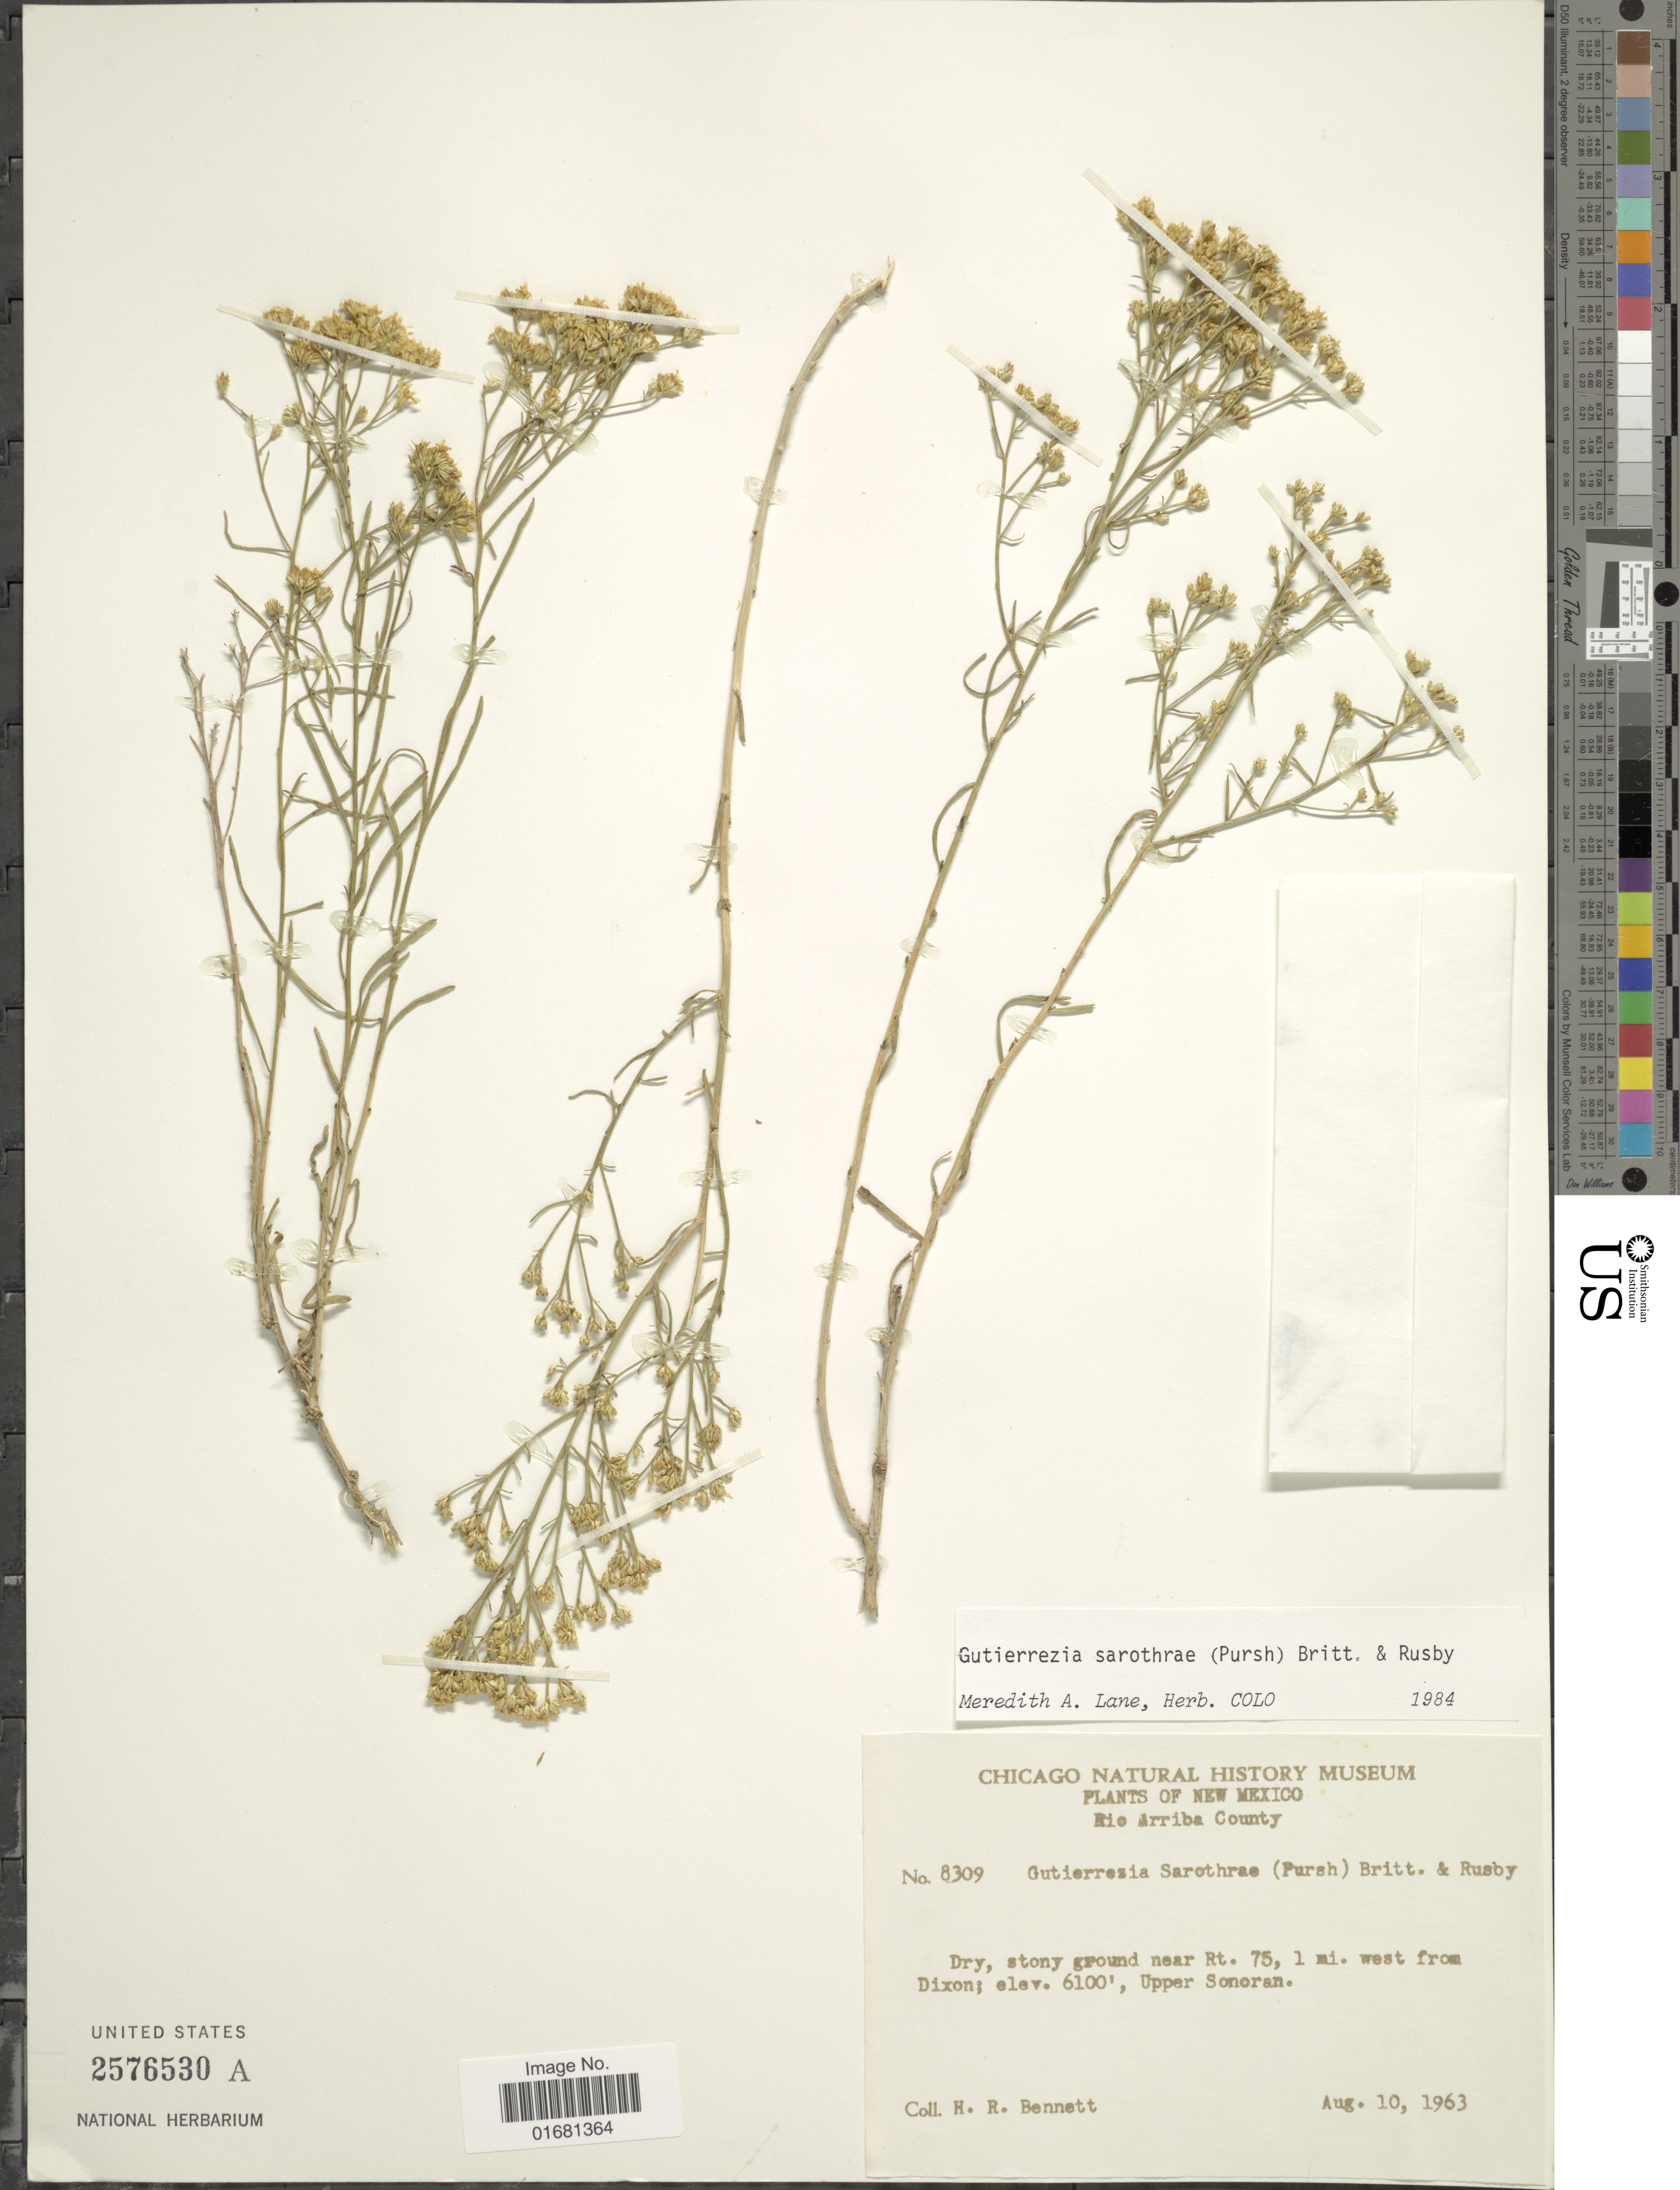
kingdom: Plantae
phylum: Tracheophyta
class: Magnoliopsida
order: Asterales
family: Asteraceae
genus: Gutierrezia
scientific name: Gutierrezia sarothrae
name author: (Pursh) Britton & Rusby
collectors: H. R. Bennett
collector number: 8309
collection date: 1963-08-10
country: United States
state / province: New Mexico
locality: Rio Ariba County. Dry, stony ground near Rt. 75, 1 mi. west from Dixon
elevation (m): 1859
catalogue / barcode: US 2576530A